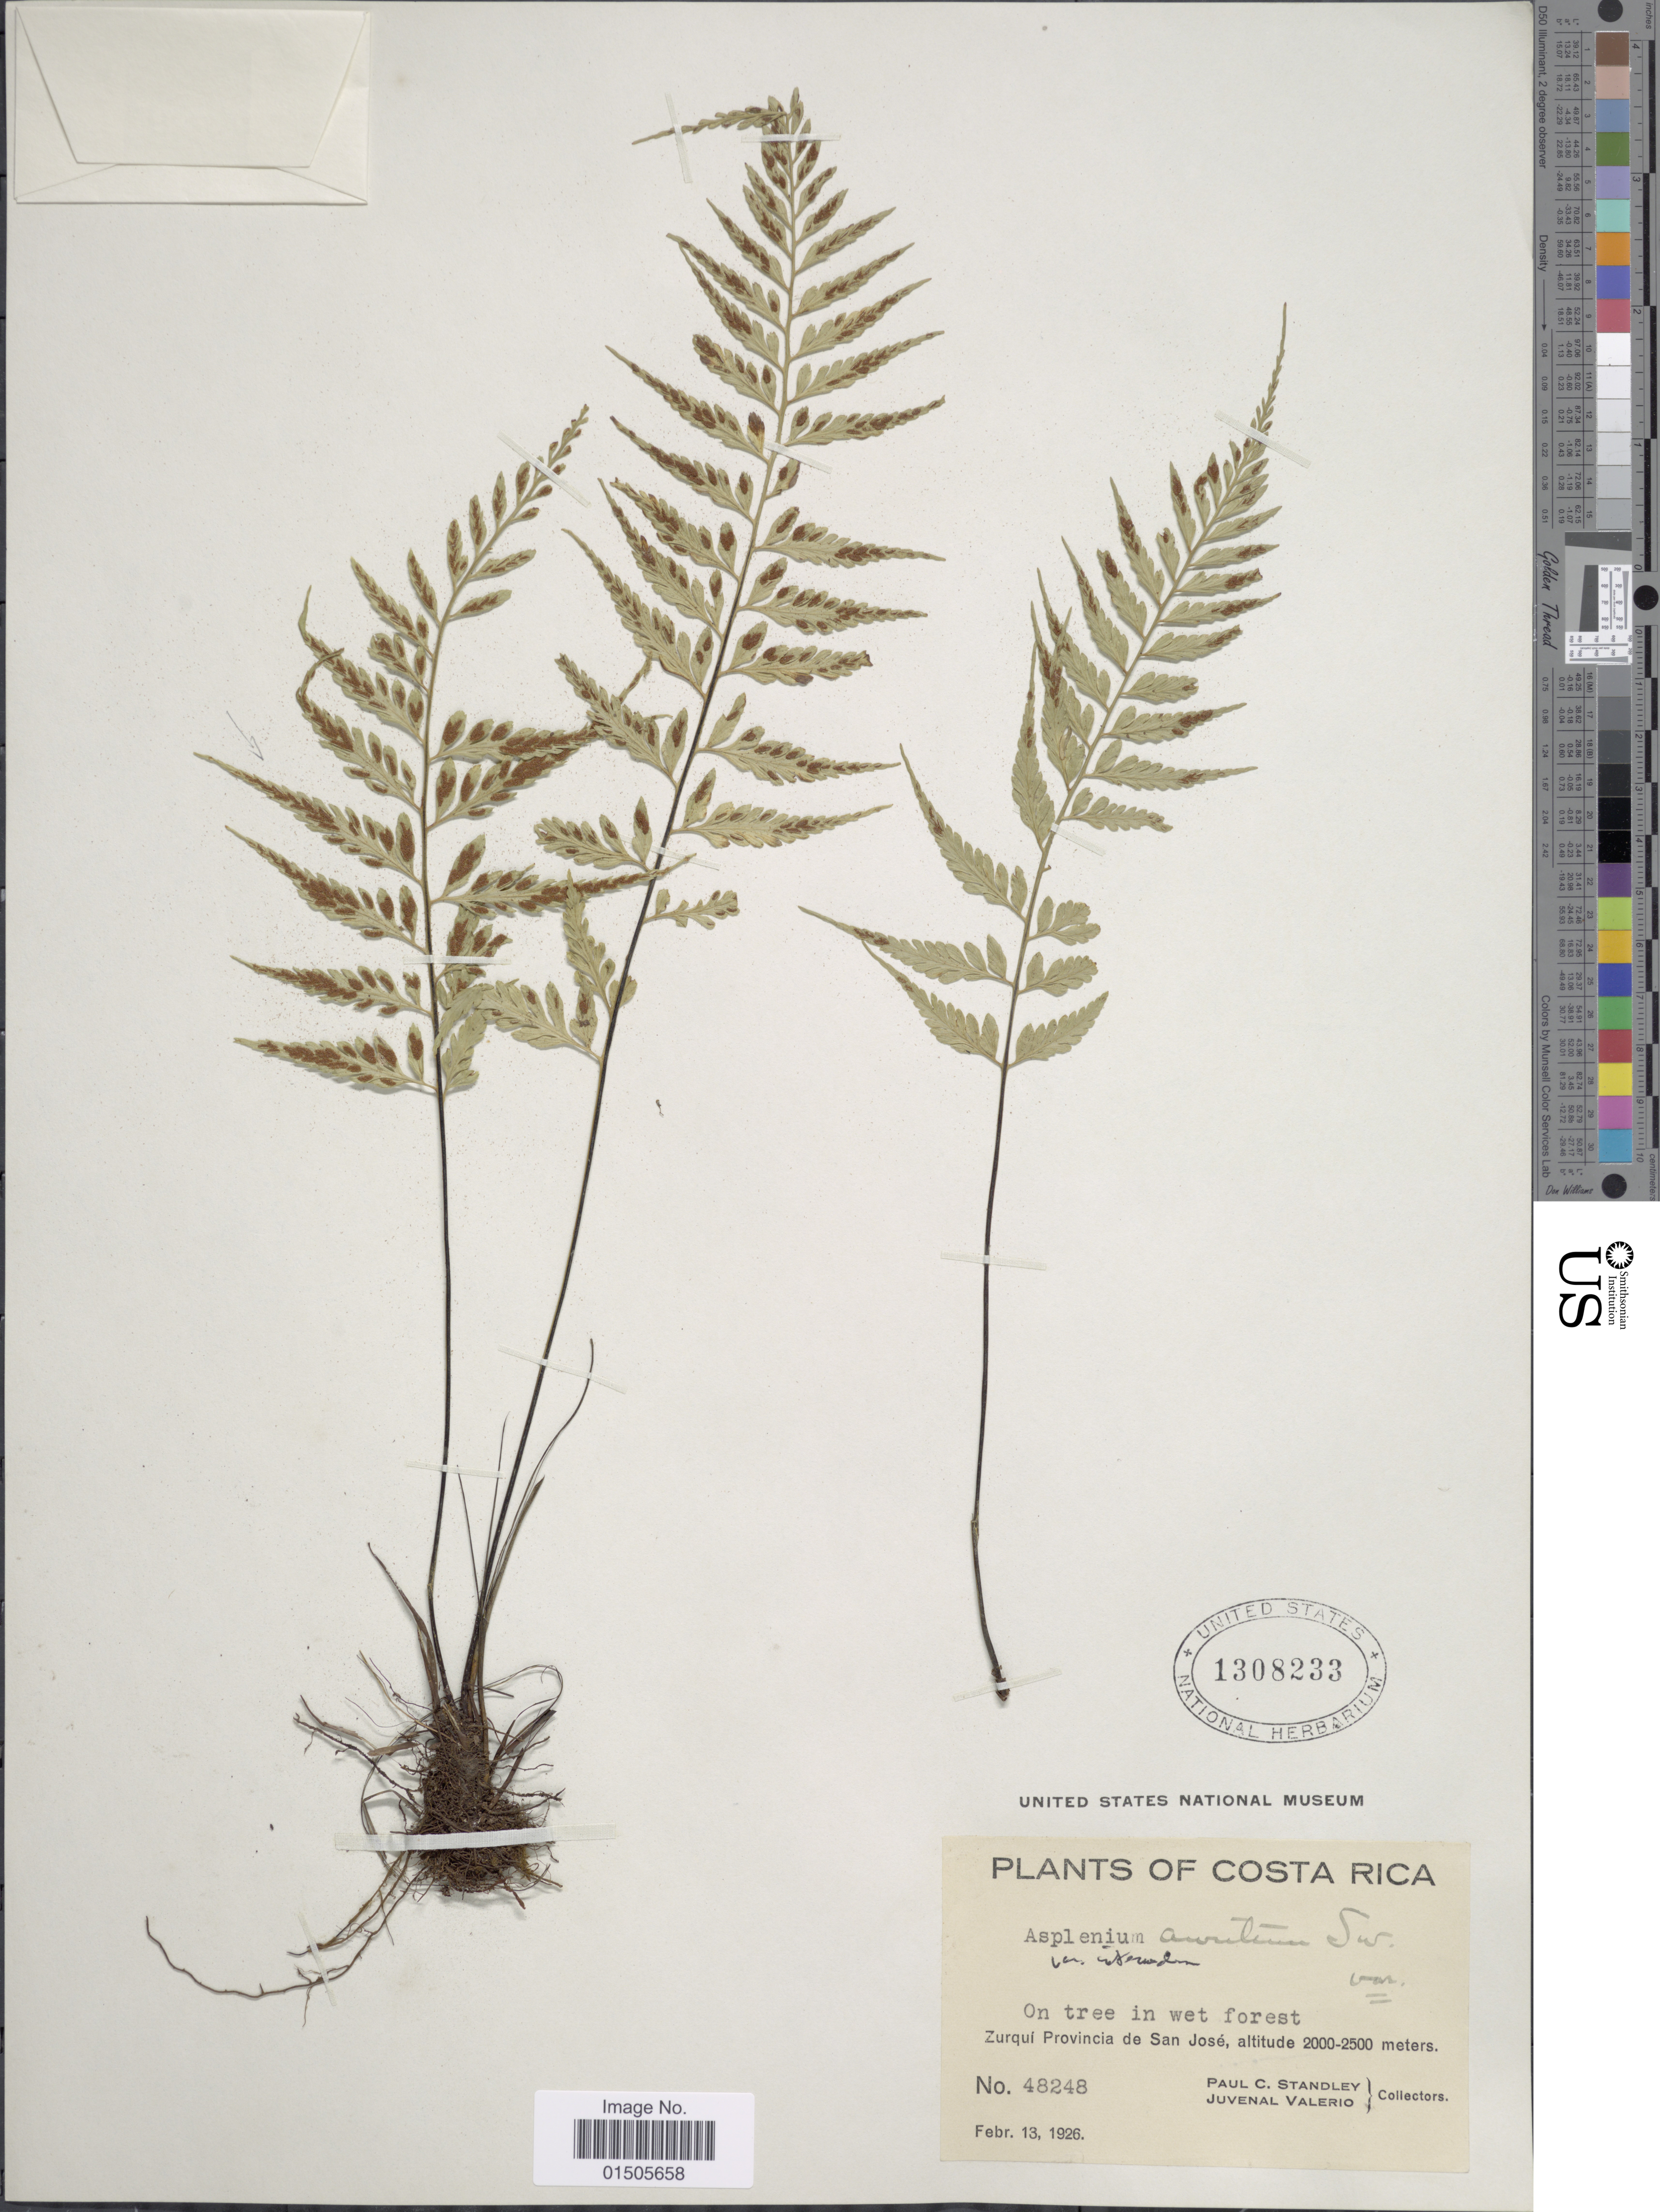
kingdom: Plantae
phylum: Tracheophyta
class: Polypodiopsida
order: Polypodiales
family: Aspleniaceae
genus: Asplenium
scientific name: Asplenium auritum var. intermedium ined.?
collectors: P. C. Standley & J. Valerio R.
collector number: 48248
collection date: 1926-02-13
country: Costa Rica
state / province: San José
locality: Zurqui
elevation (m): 2000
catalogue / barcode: US 1308233